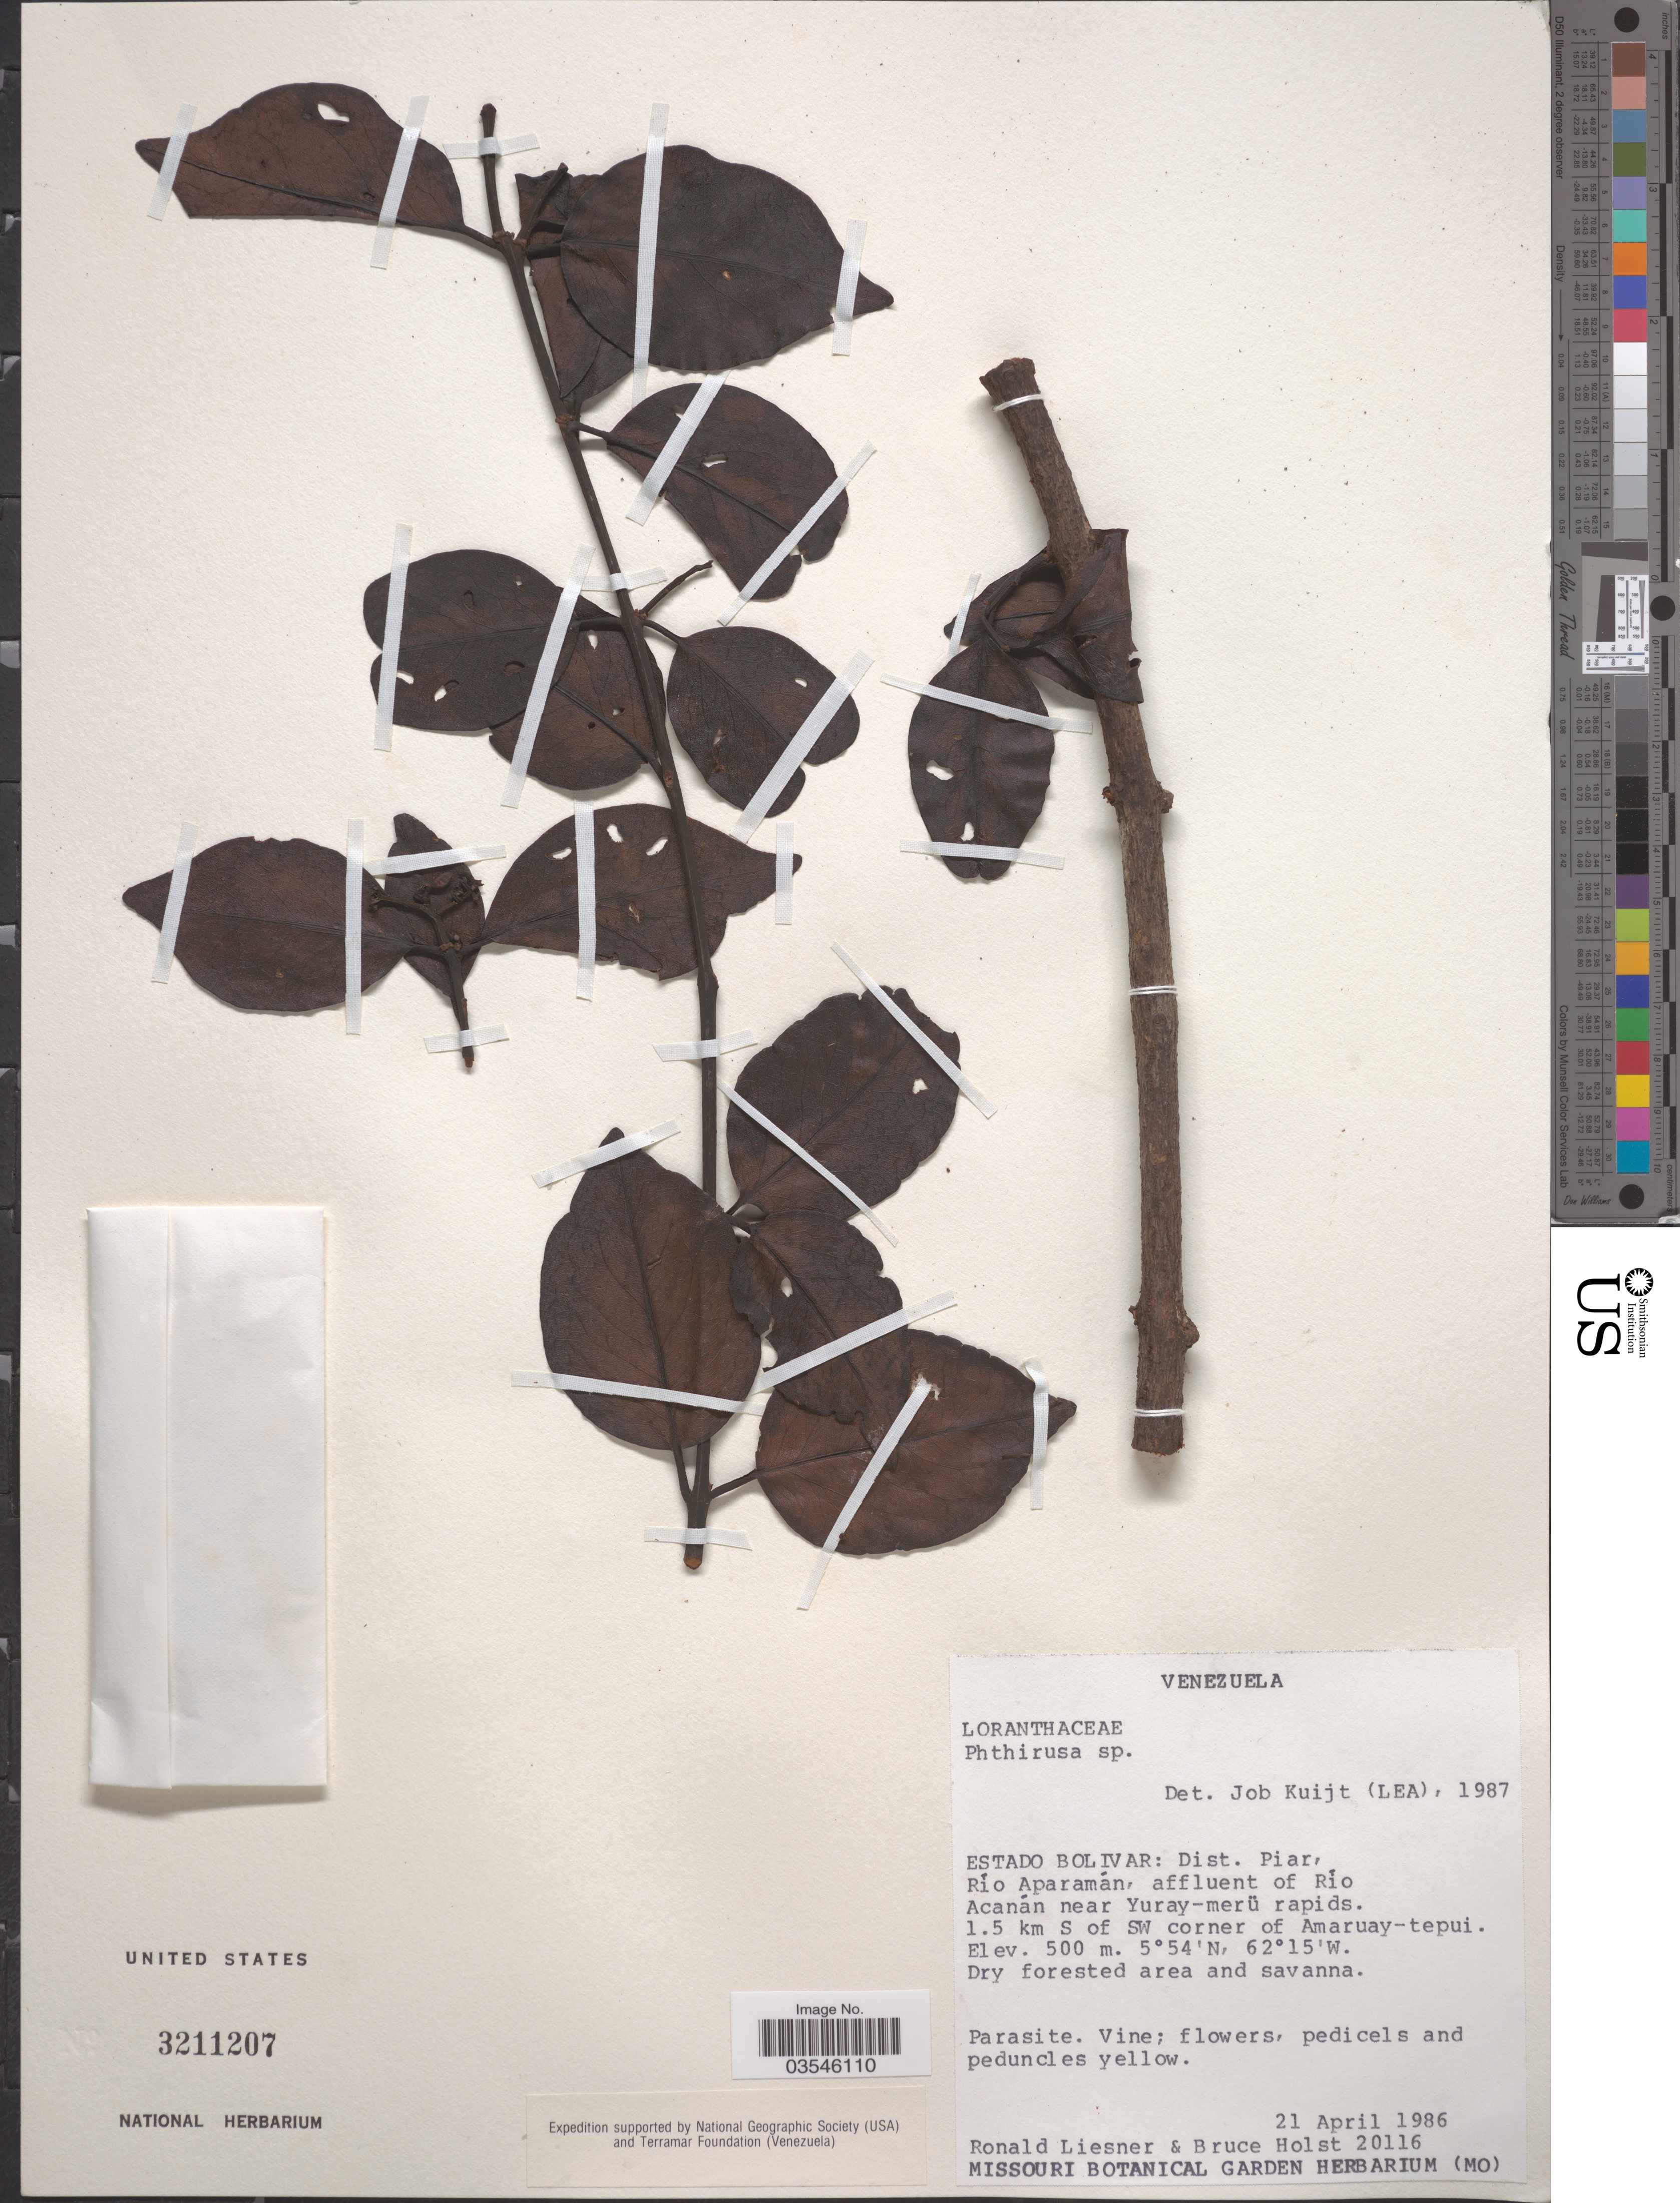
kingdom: Plantae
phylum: Tracheophyta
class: Magnoliopsida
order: Santalales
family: Loranthaceae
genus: Passovia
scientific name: Passovia pedunculata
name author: (Jacq.) Kuijt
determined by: Caraballo-Ortiz, Marcos A., (MISS), University of Mississippi (UNITED STATES)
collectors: R. L. Liesner & B. Holst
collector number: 20116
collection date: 1986-04-21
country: Venezuela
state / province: Bolivar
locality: Dist. Piar, Rio Aparamán, affluent of Río Acanán near Yuray-merü rapids. 1.5 km S of SW corner of Amaruay-tepui.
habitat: Dry forested area and savana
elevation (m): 500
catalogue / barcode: US 3211207